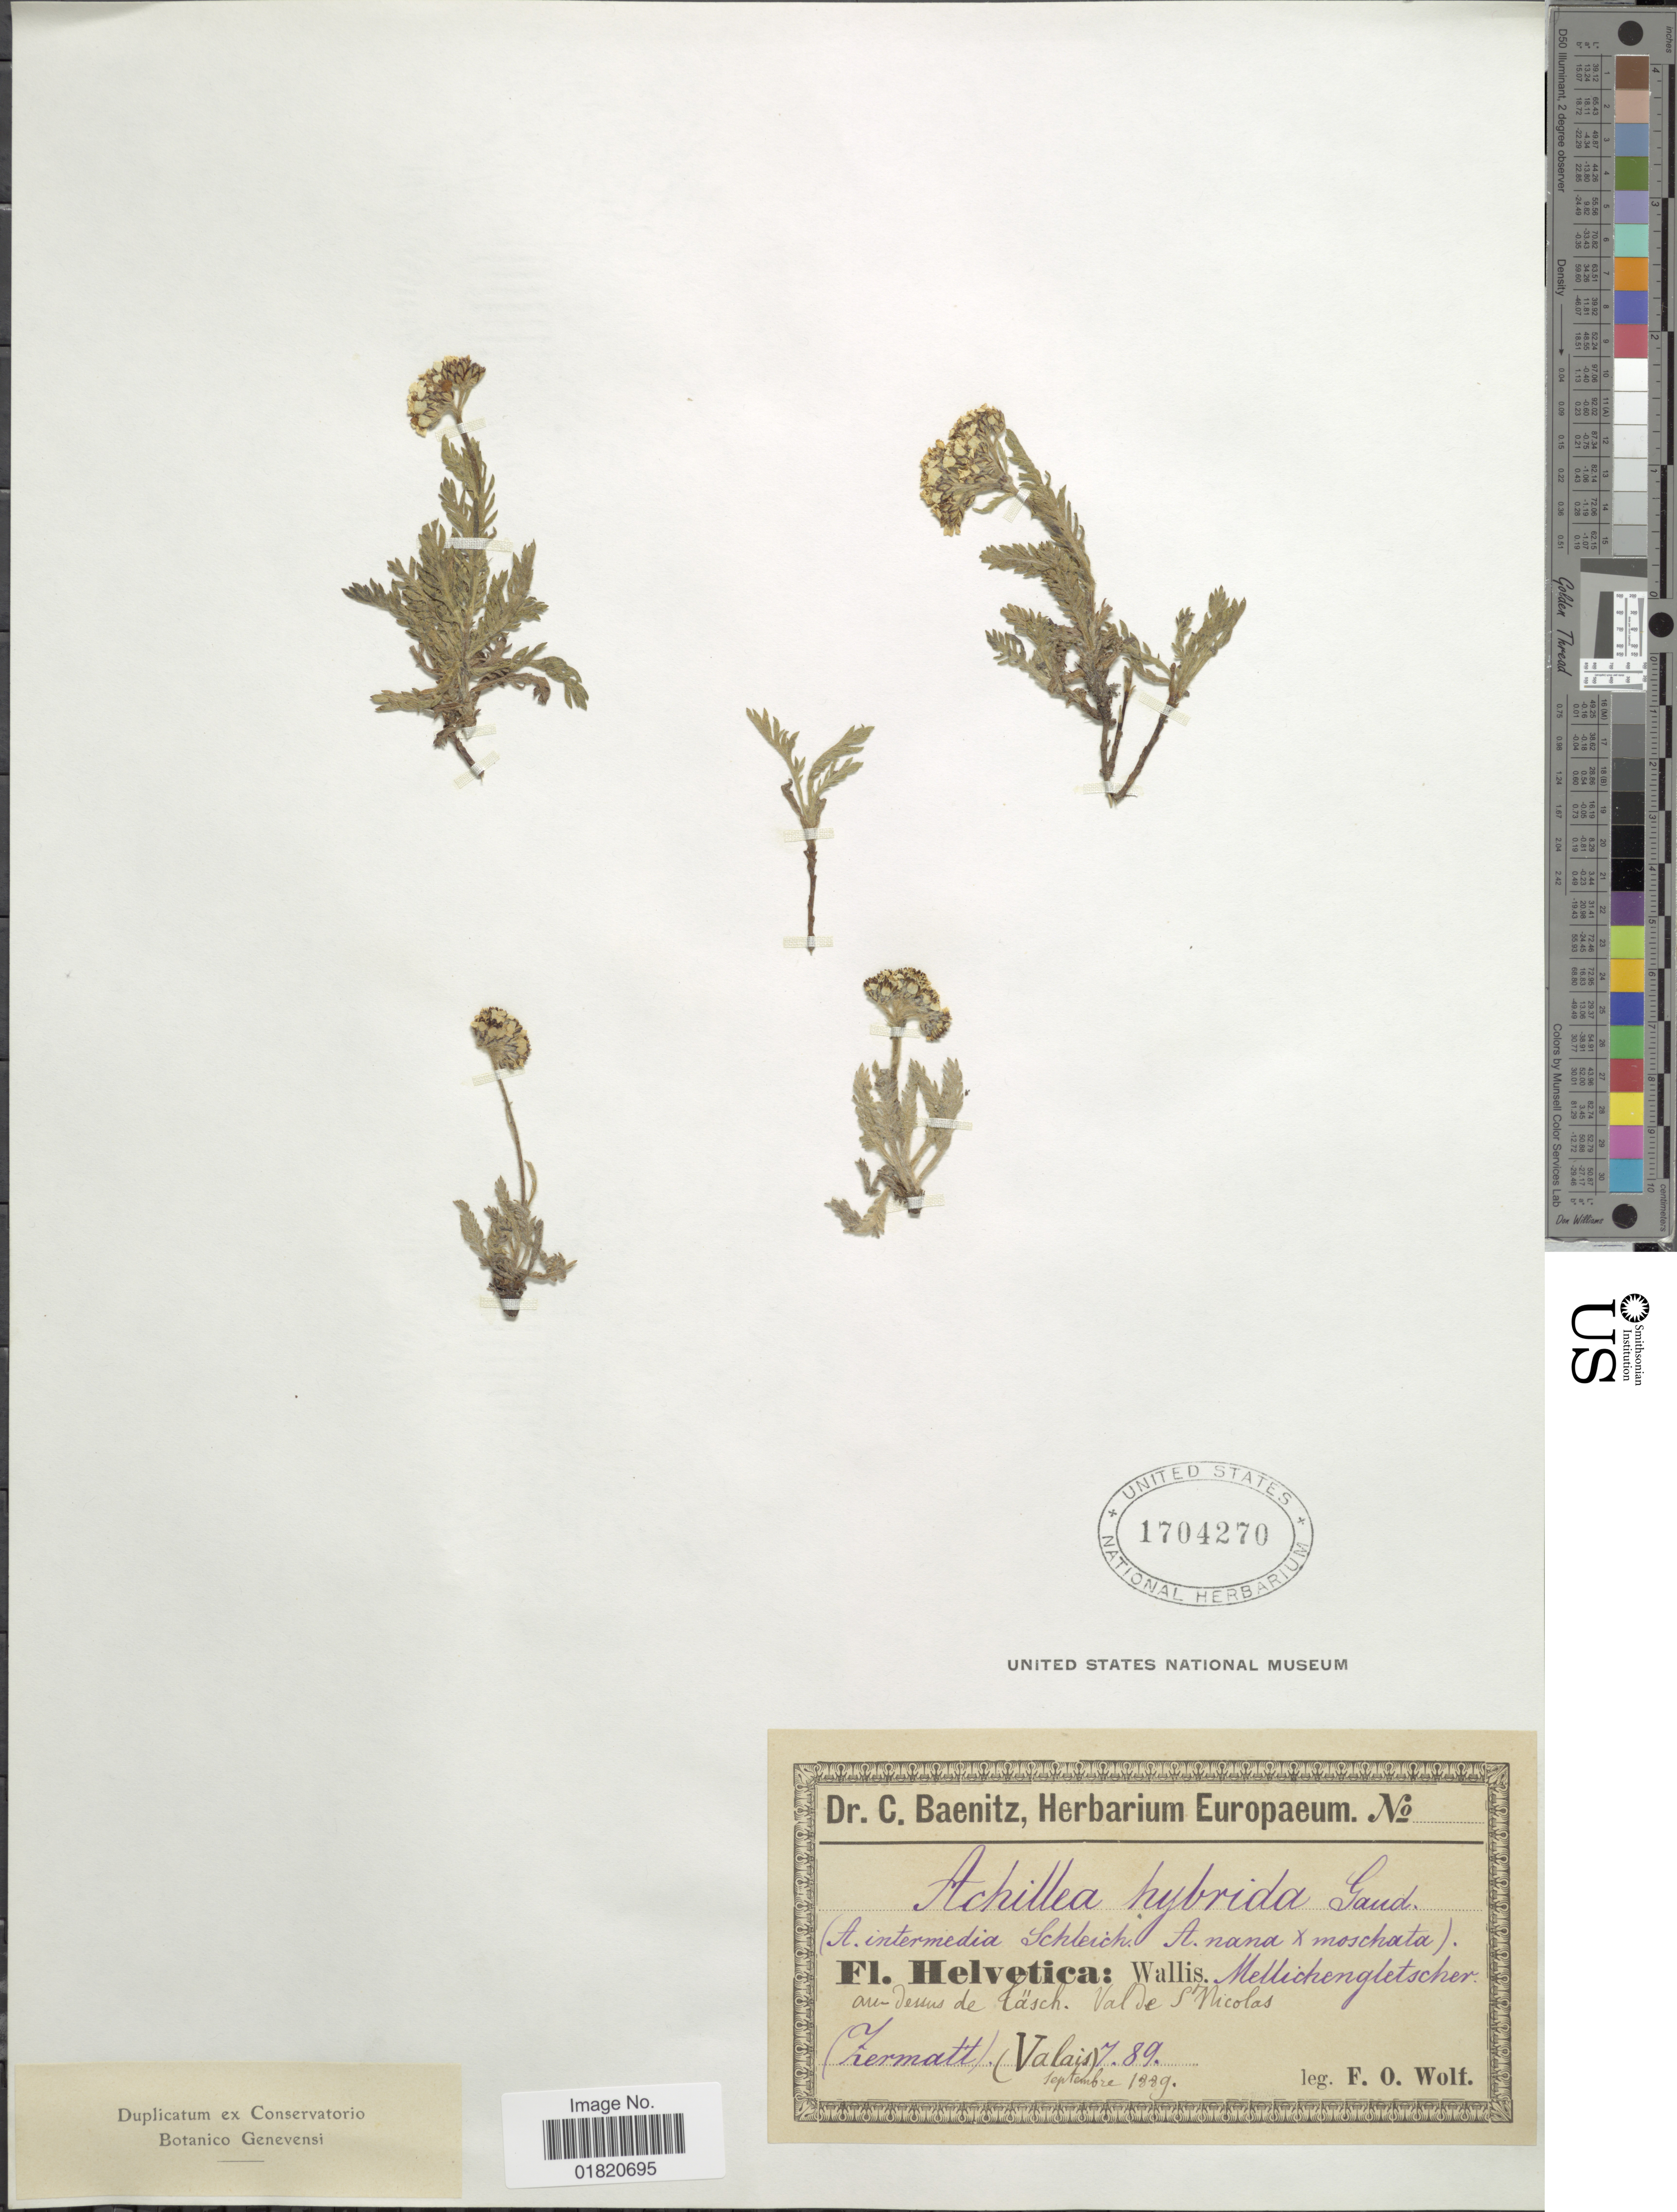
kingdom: Plantae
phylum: Tracheophyta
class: Magnoliopsida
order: Asterales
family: Asteraceae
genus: Achillea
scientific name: Achillea hybrida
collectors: F. Wolf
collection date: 1889-07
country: Switzerland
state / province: Valais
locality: Helvetica: Wallis. Mellichengletscher au-Tessus de Täsch. Val de S. Nicolas (Zermatt) [unsure placement]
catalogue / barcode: US 1704270